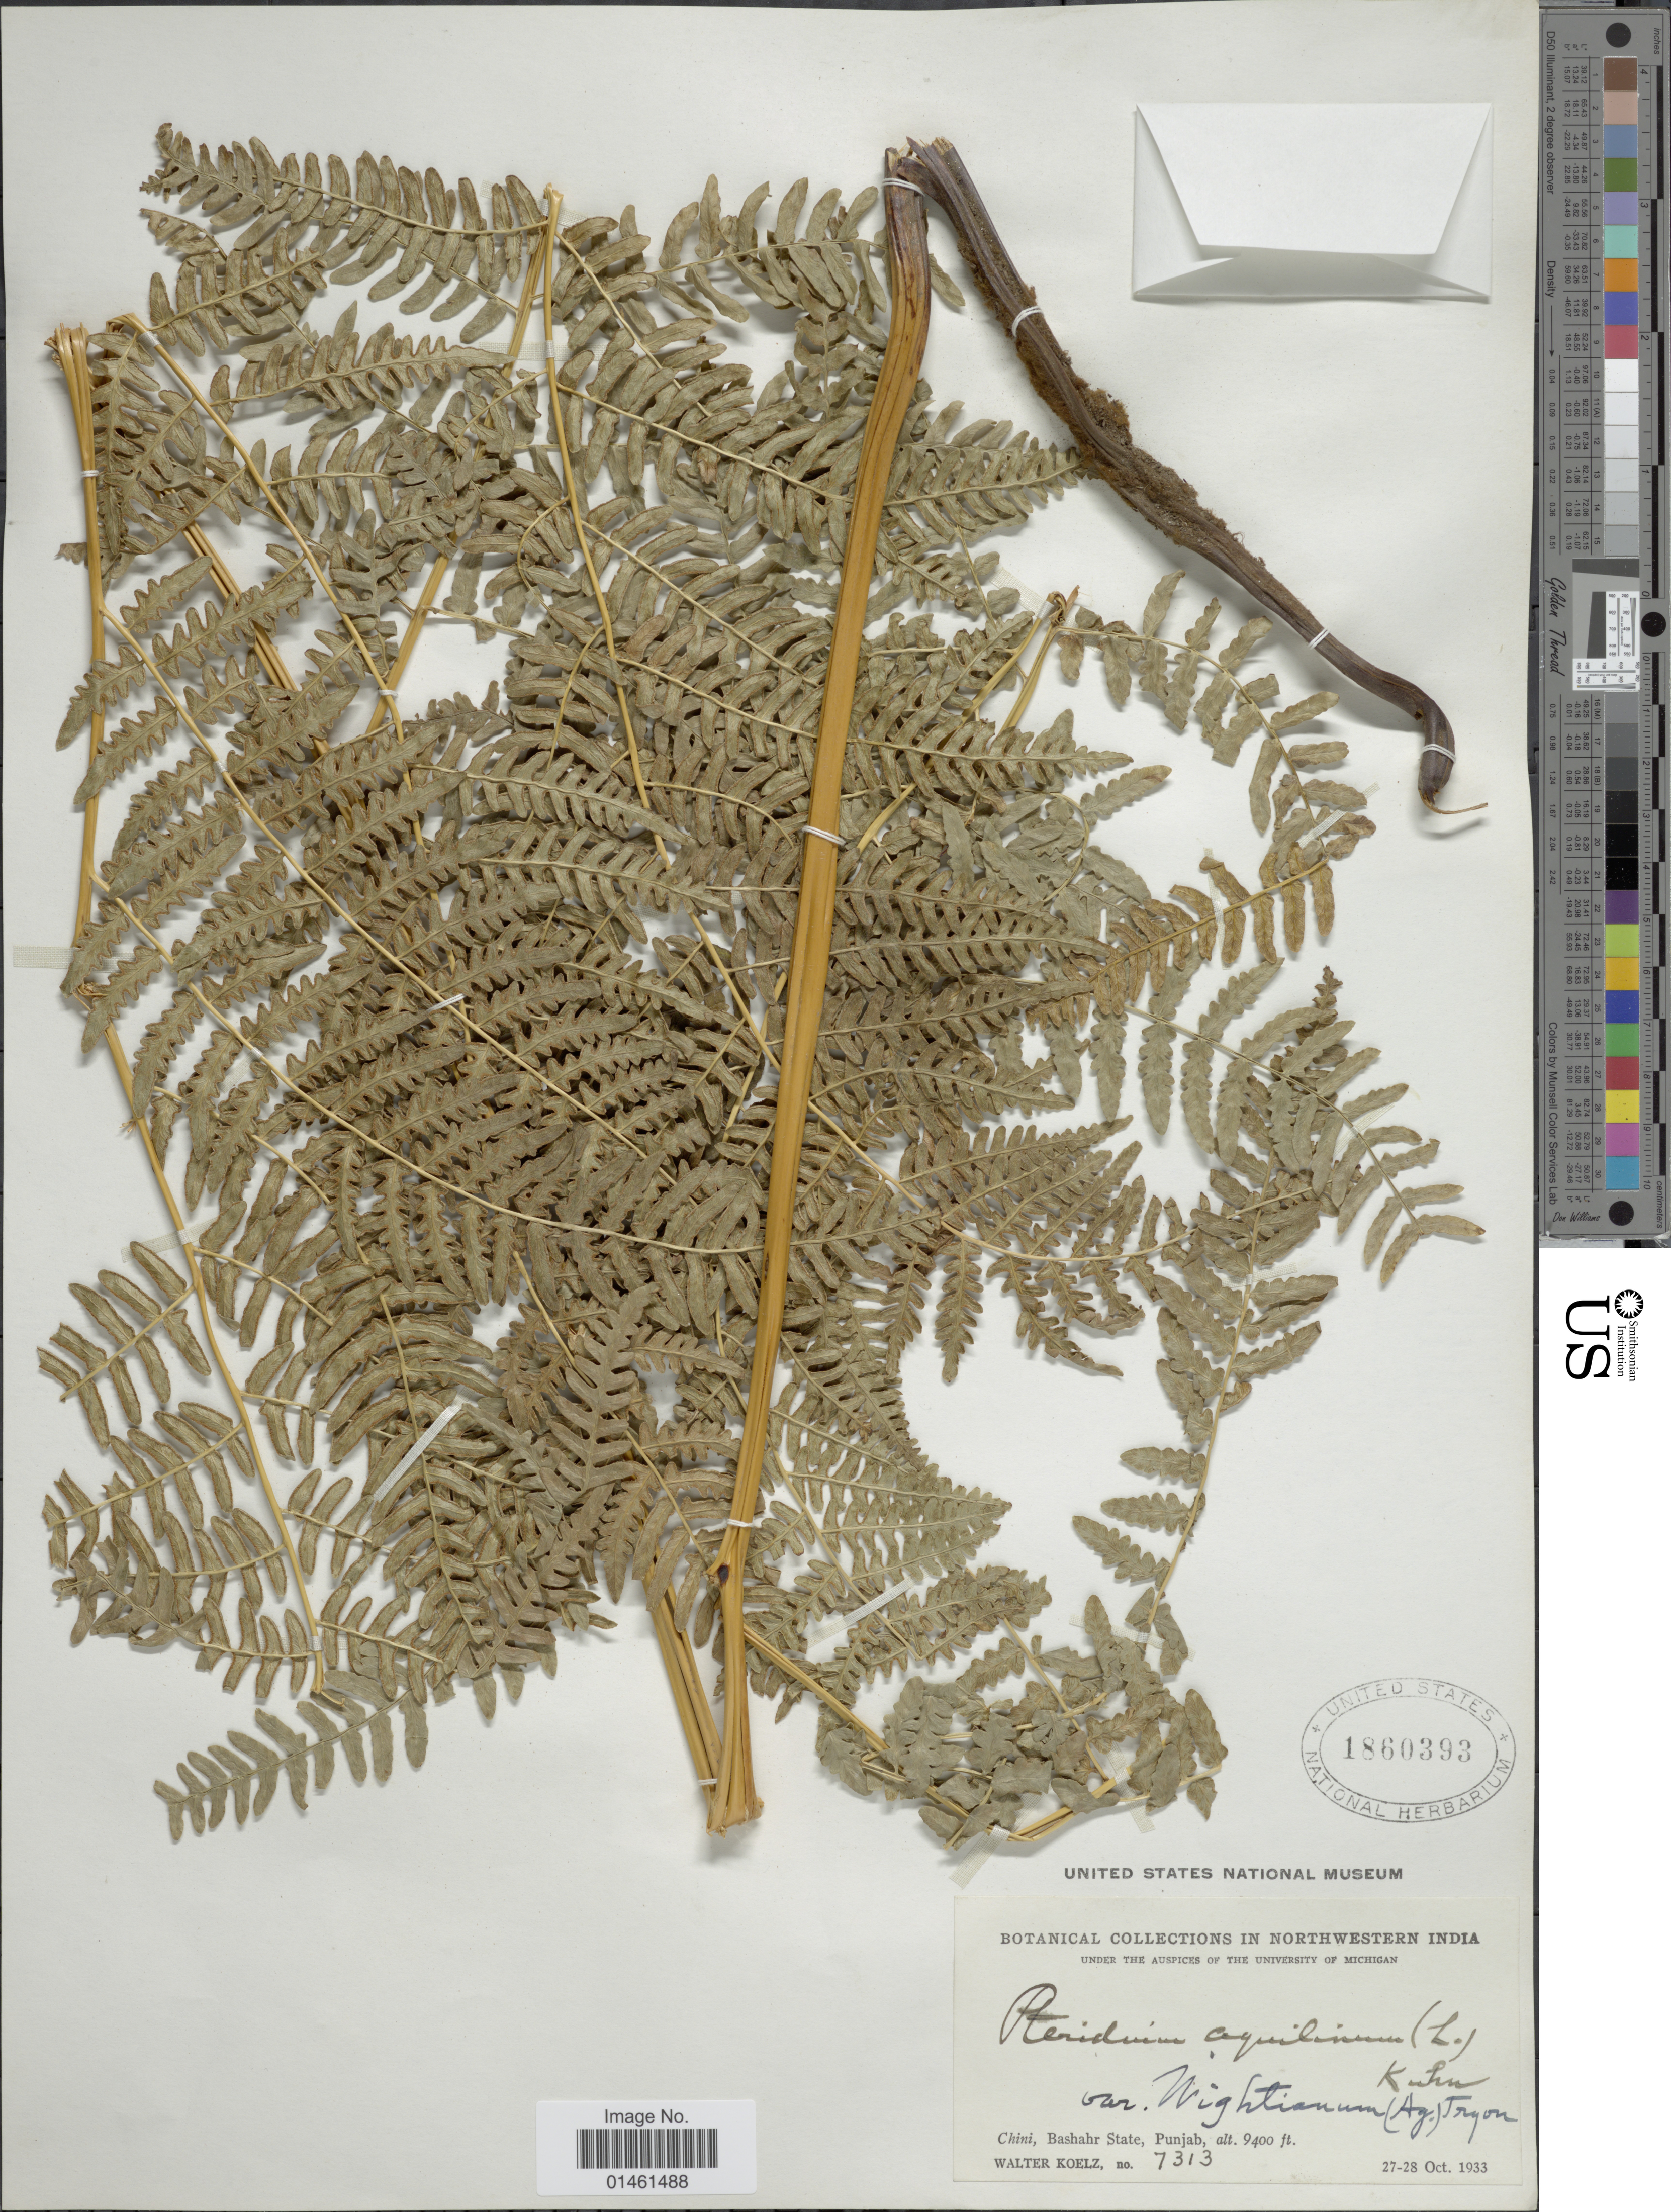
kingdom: Plantae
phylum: Tracheophyta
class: Polypodiopsida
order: Polypodiales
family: Dennstaedtiaceae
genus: Pteridium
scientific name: Pteridium aquilinum var. wightianum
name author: (J. Agardh) R.M. Tryon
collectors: W. N. Koelz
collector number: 7313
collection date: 1933-10-27/1933-10-28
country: India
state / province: Punjab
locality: Northwestern India, Chini, Bashahr State, Punjab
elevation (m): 2865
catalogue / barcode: US 1860393